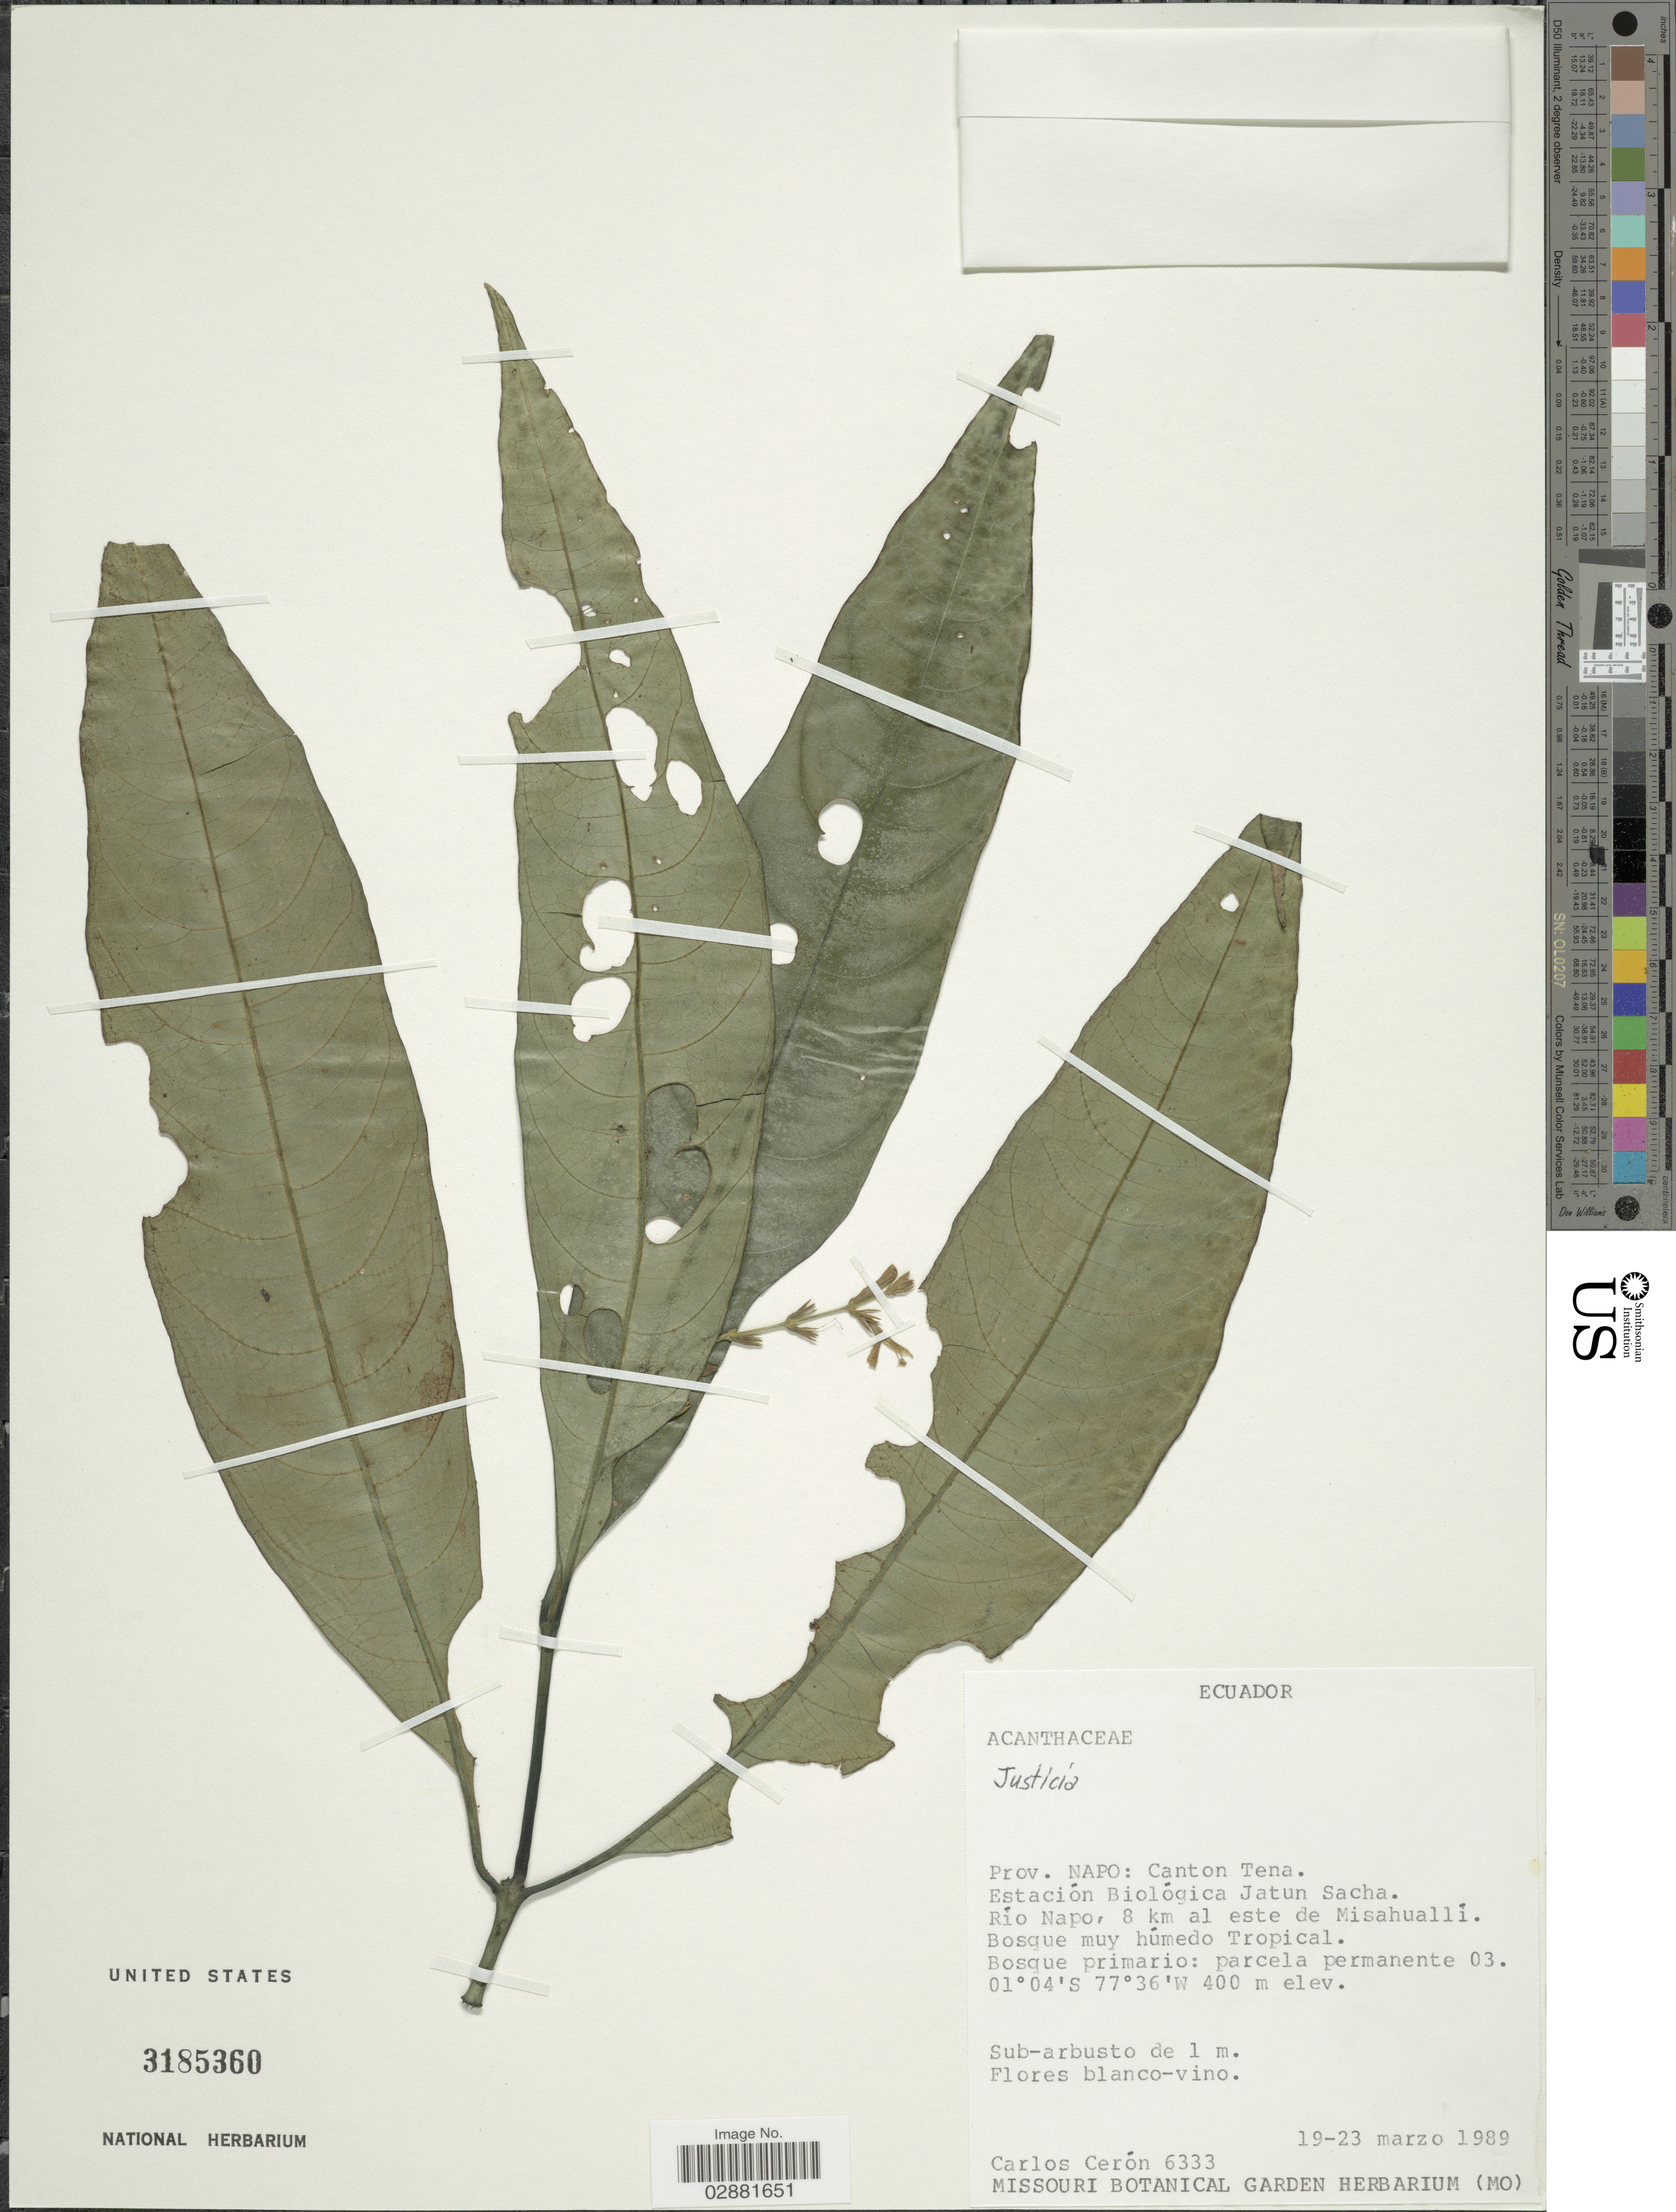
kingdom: Plantae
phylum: Tracheophyta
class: Magnoliopsida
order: Lamiales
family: Acanthaceae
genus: Justicia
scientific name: Justicia sp.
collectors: C. E. Cerón M.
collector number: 6333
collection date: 1989-03-19/1989-03-23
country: Ecuador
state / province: Napo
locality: Canton Tena, Estación Biológica Jatun Sacha, Río Napo, 8 km al este de Misahuallí.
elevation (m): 400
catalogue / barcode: US 3185360